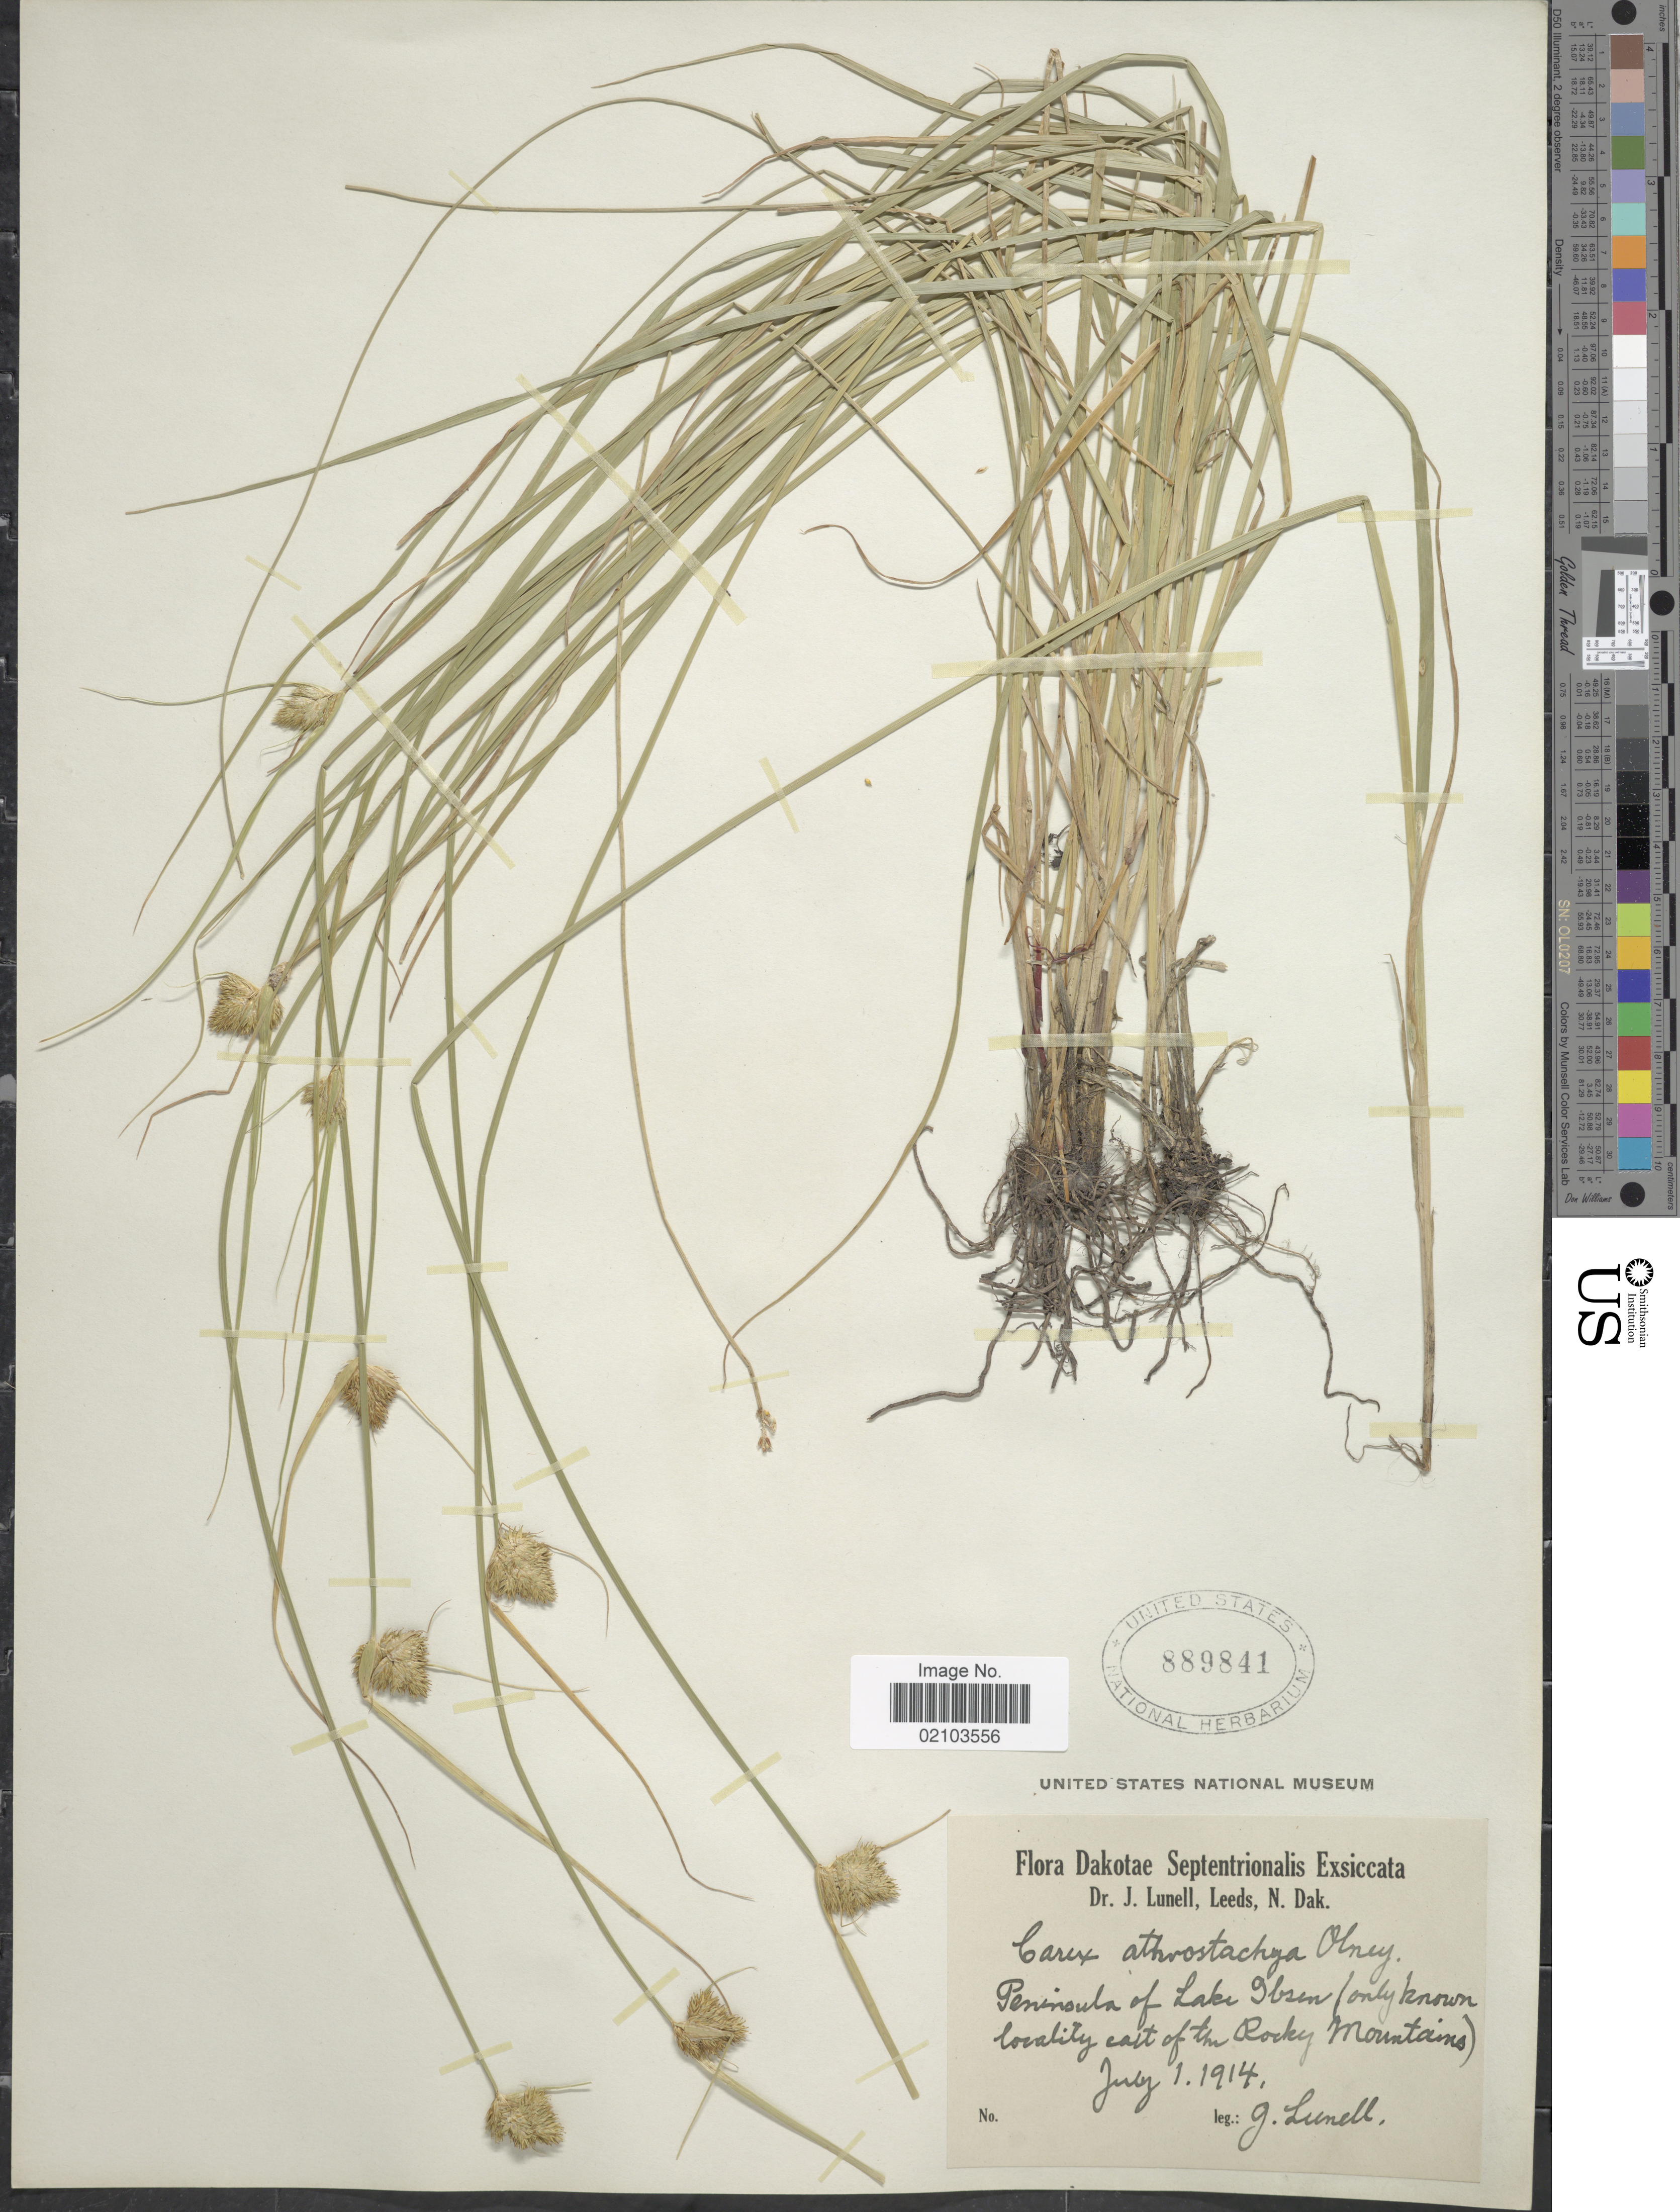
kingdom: Plantae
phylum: Tracheophyta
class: Liliopsida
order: Poales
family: Cyperaceae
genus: Carex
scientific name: Carex athrostachya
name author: Olney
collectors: J. Lunell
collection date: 1914-07-01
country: United States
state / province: North Dakota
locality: Peninsula of Lake Ibsen (only known locality east of the Rocky Mountains)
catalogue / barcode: US 889841